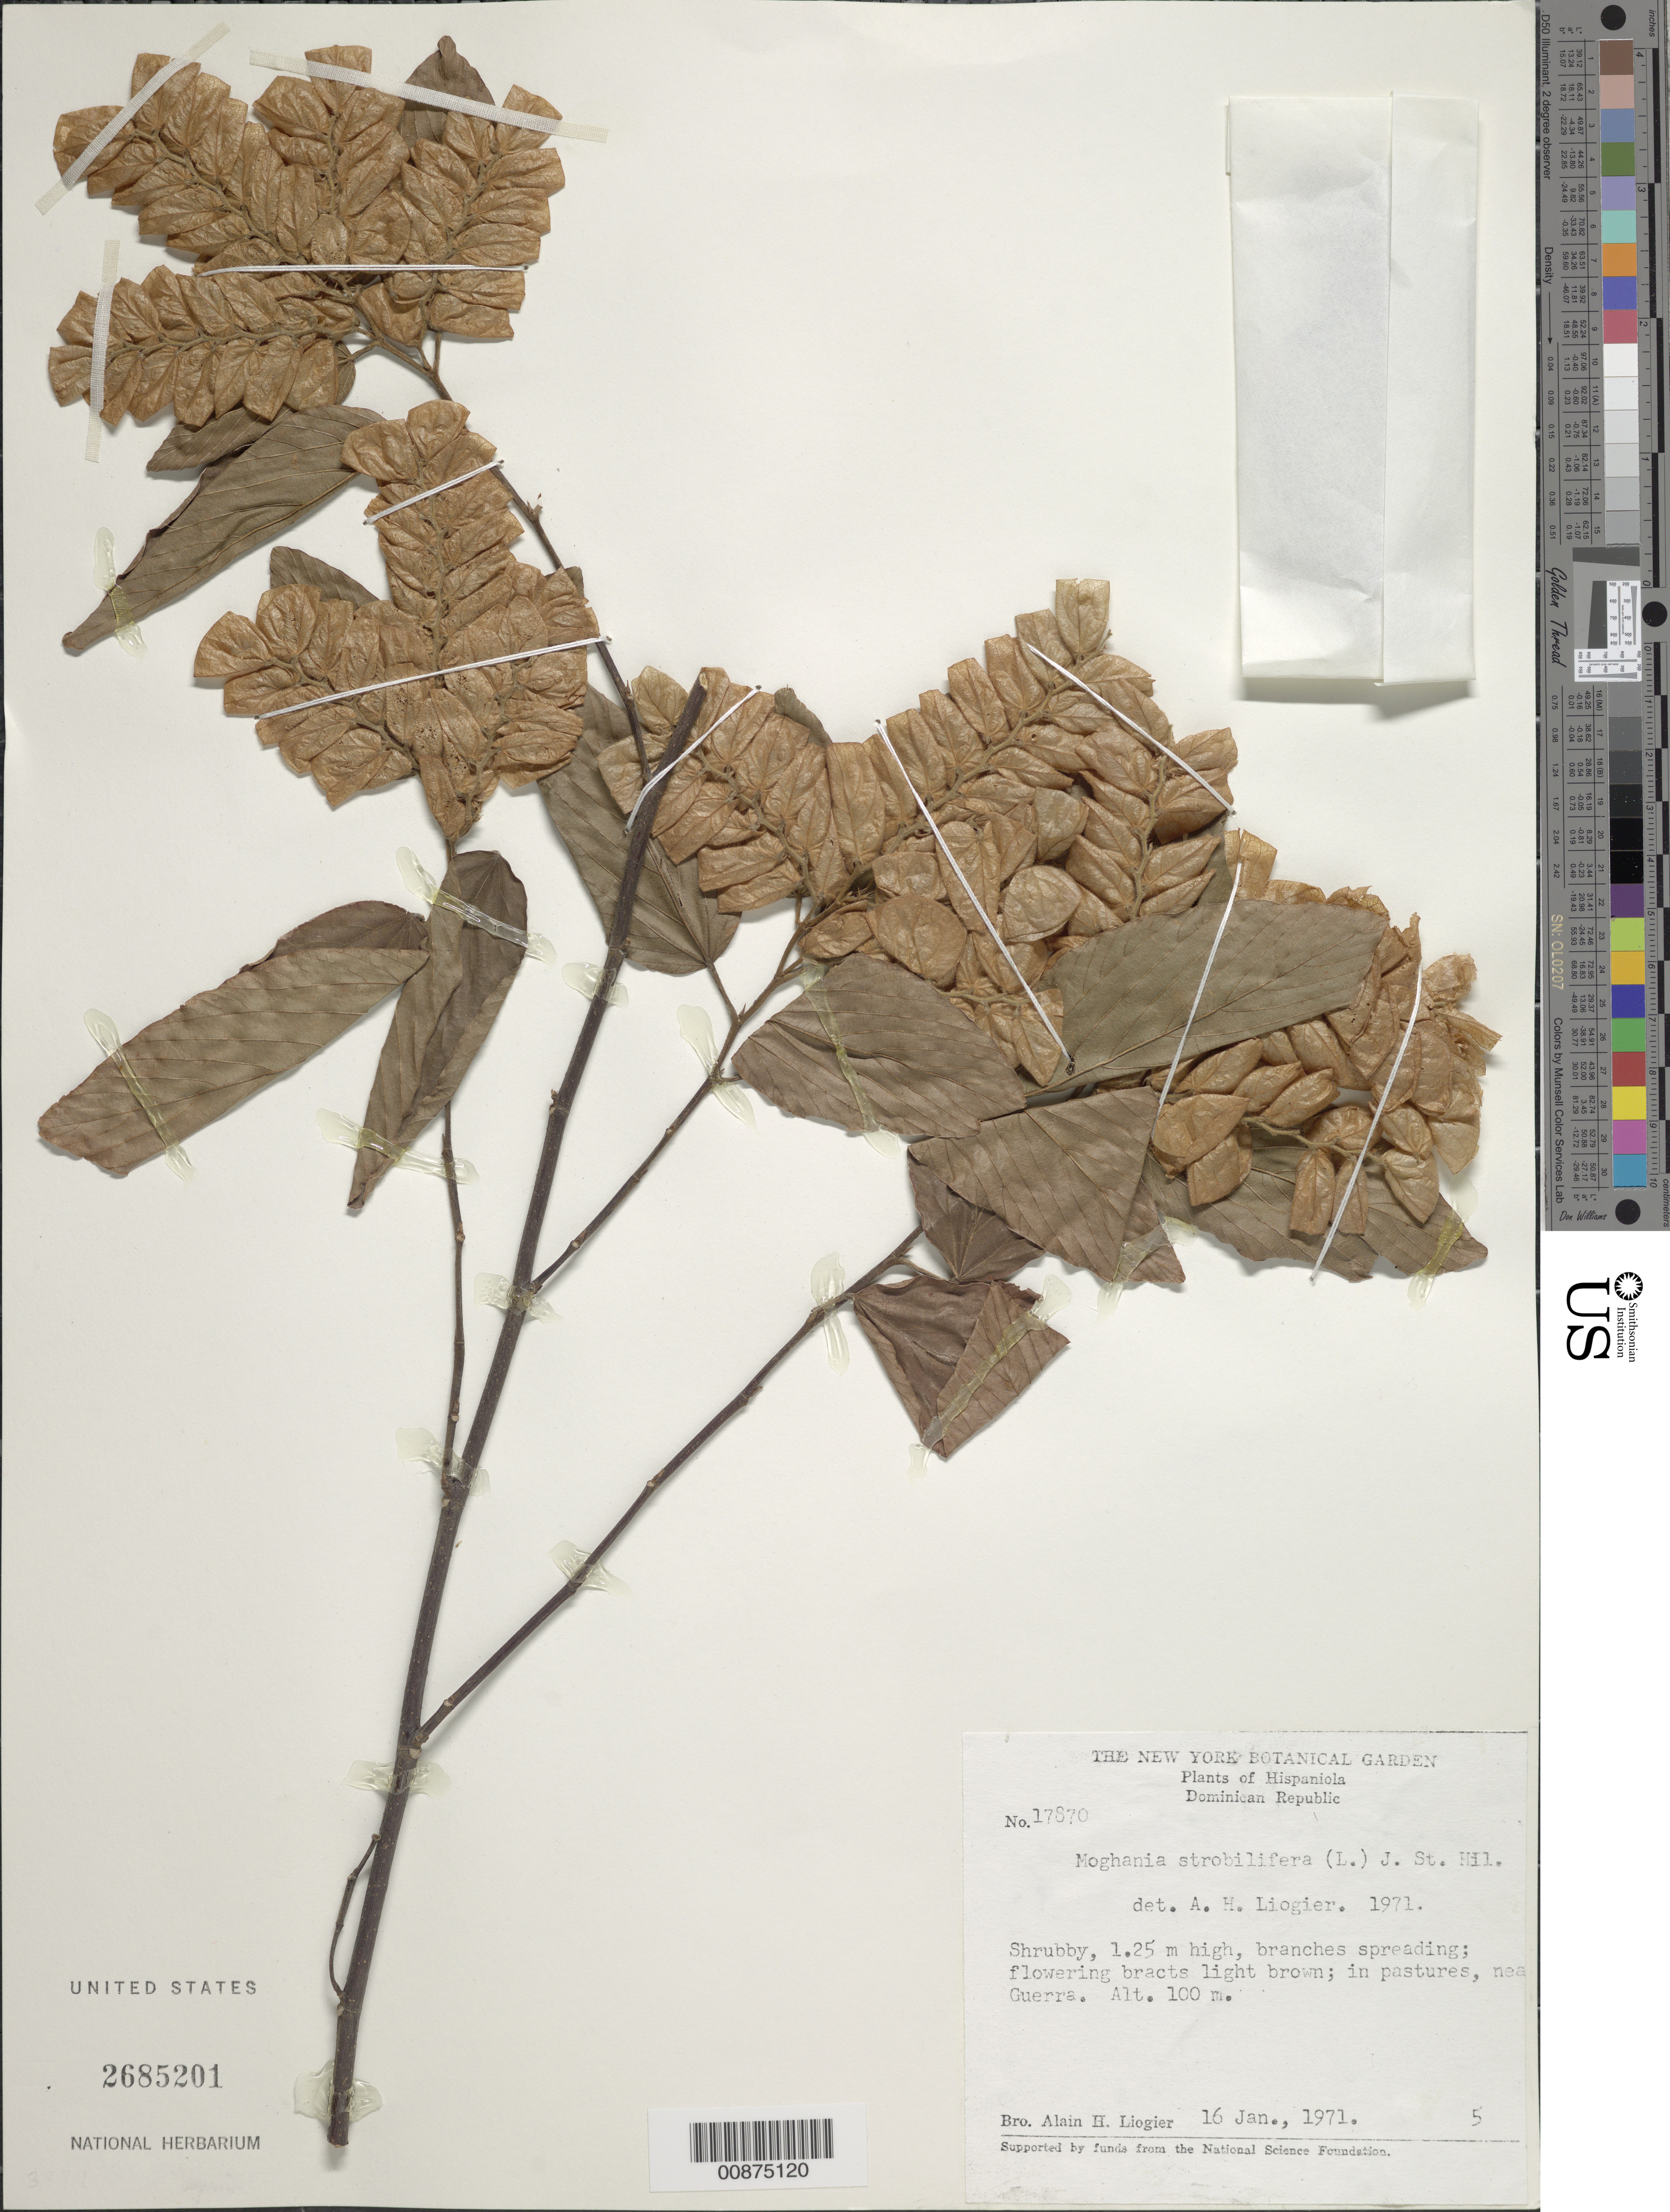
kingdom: Plantae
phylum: Tracheophyta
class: Magnoliopsida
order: Fabales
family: Fabaceae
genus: Flemingia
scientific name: Flemingia strobilifera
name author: (L.) W.T. Aiton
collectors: A. H. Liogier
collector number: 17870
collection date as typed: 16 Jan 1971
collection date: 1971-01-16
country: Dominican Republic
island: Hispaniola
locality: Near Guerra.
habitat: In pastures.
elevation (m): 100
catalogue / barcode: US 2685201